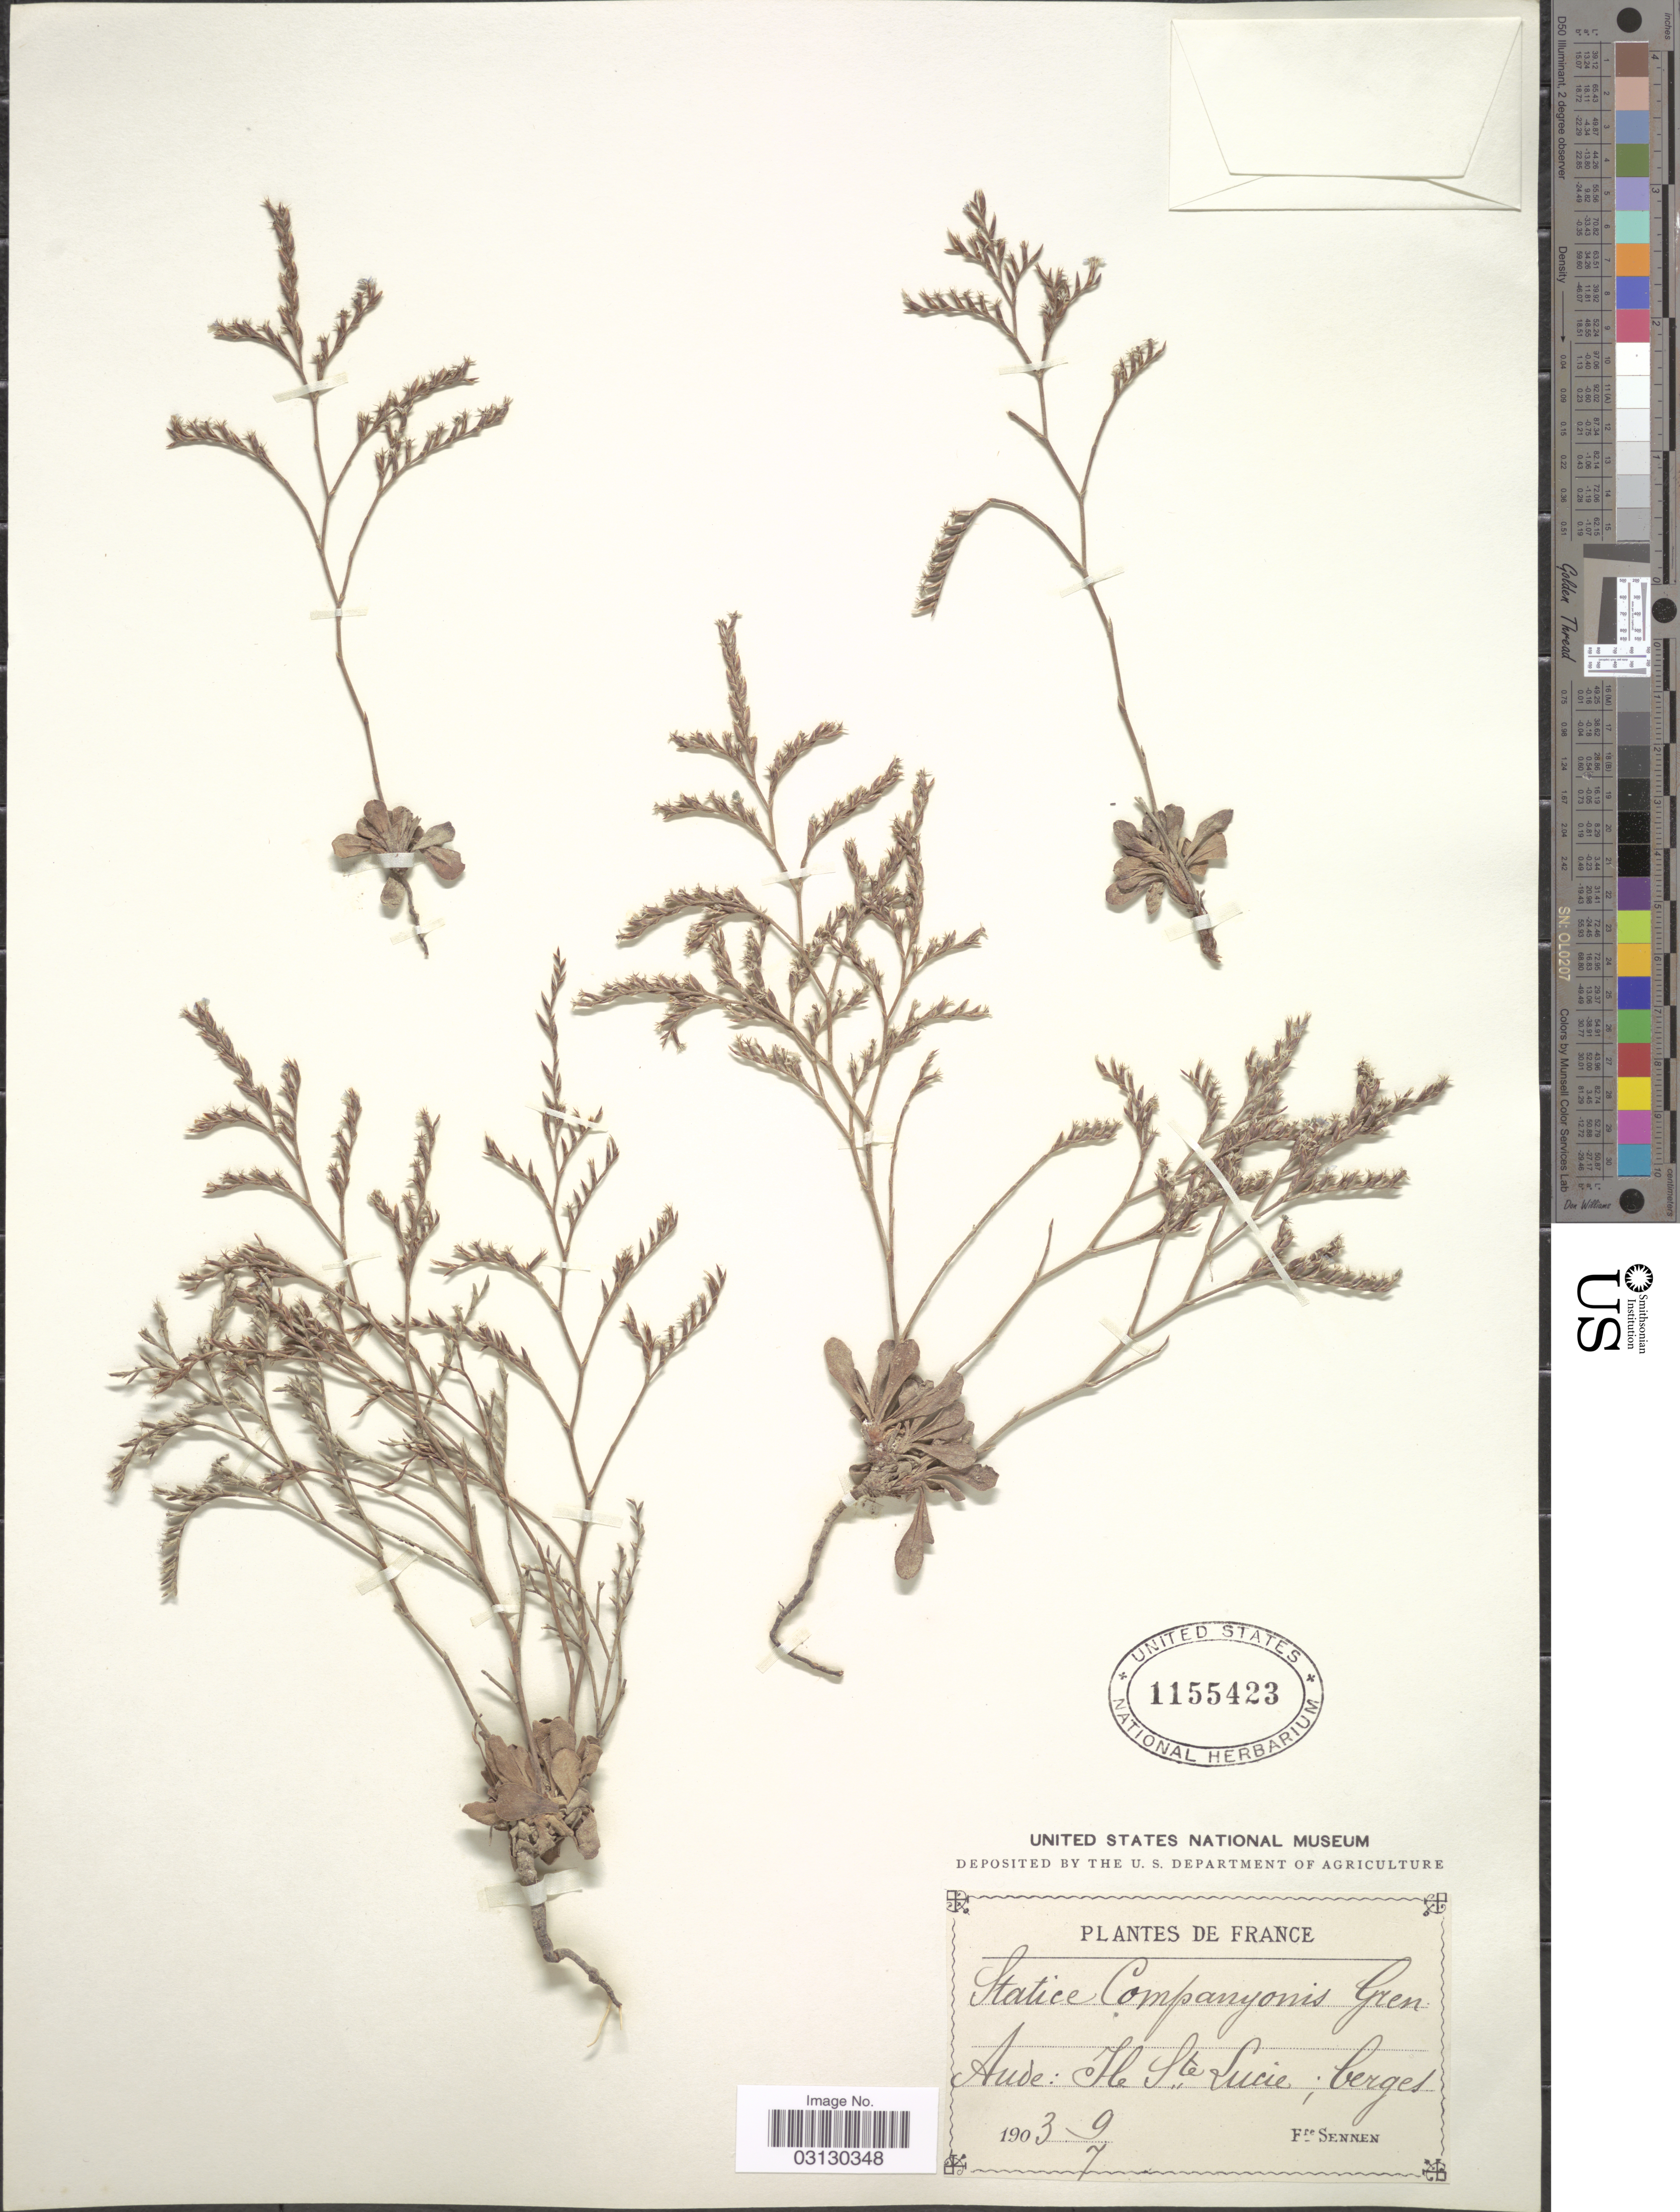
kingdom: Plantae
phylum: Tracheophyta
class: Magnoliopsida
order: Caryophyllales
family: Plumbaginaceae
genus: Limonium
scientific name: Limonium duriusculum subsp. companyonis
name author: (Gren. & Billot) O. Bolòs et al.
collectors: E. Sennen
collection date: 1903-07-09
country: France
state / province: Occitanie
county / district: Aude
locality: Aude: Ile Ste Lucie.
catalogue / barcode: US 1155423